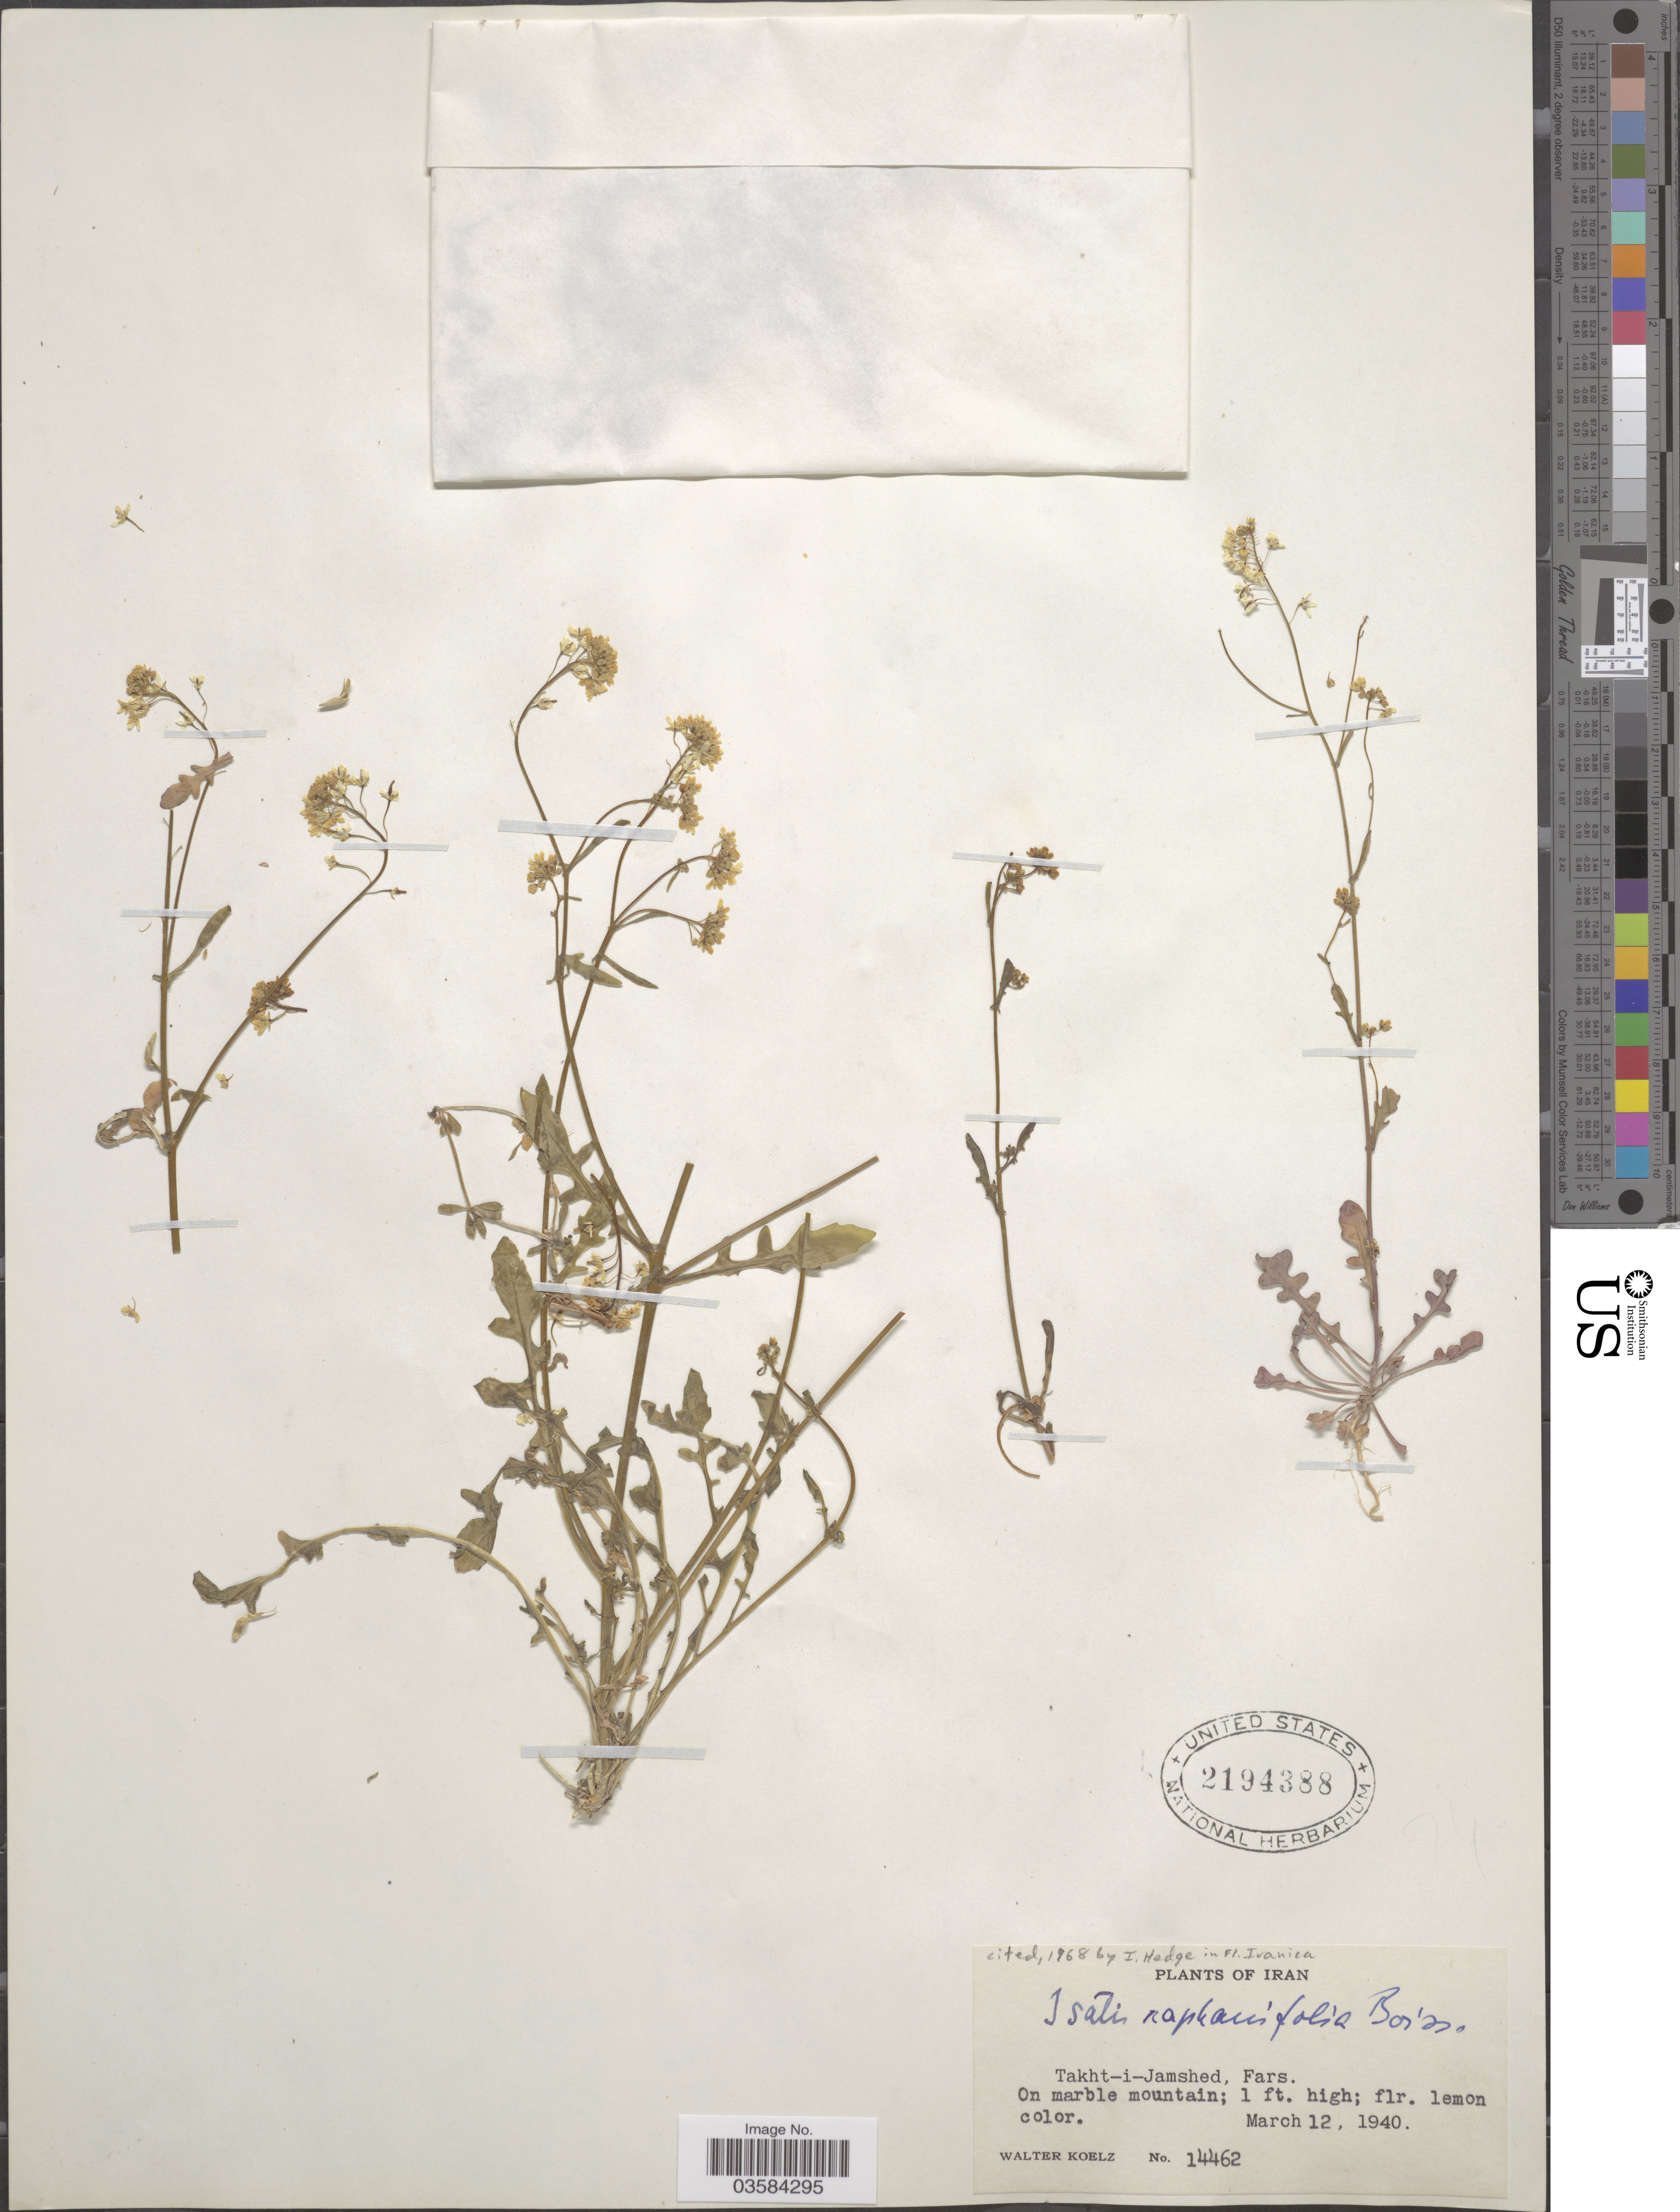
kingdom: Plantae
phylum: Tracheophyta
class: Magnoliopsida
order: Brassicales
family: Brassicaceae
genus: Isatis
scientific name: Isatis raphanifolia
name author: Boiss.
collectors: W. N. Koelz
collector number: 14462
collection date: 1940-03-12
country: Iran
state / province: Fars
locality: Takht-i-Jamshed.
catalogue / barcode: US 2194388